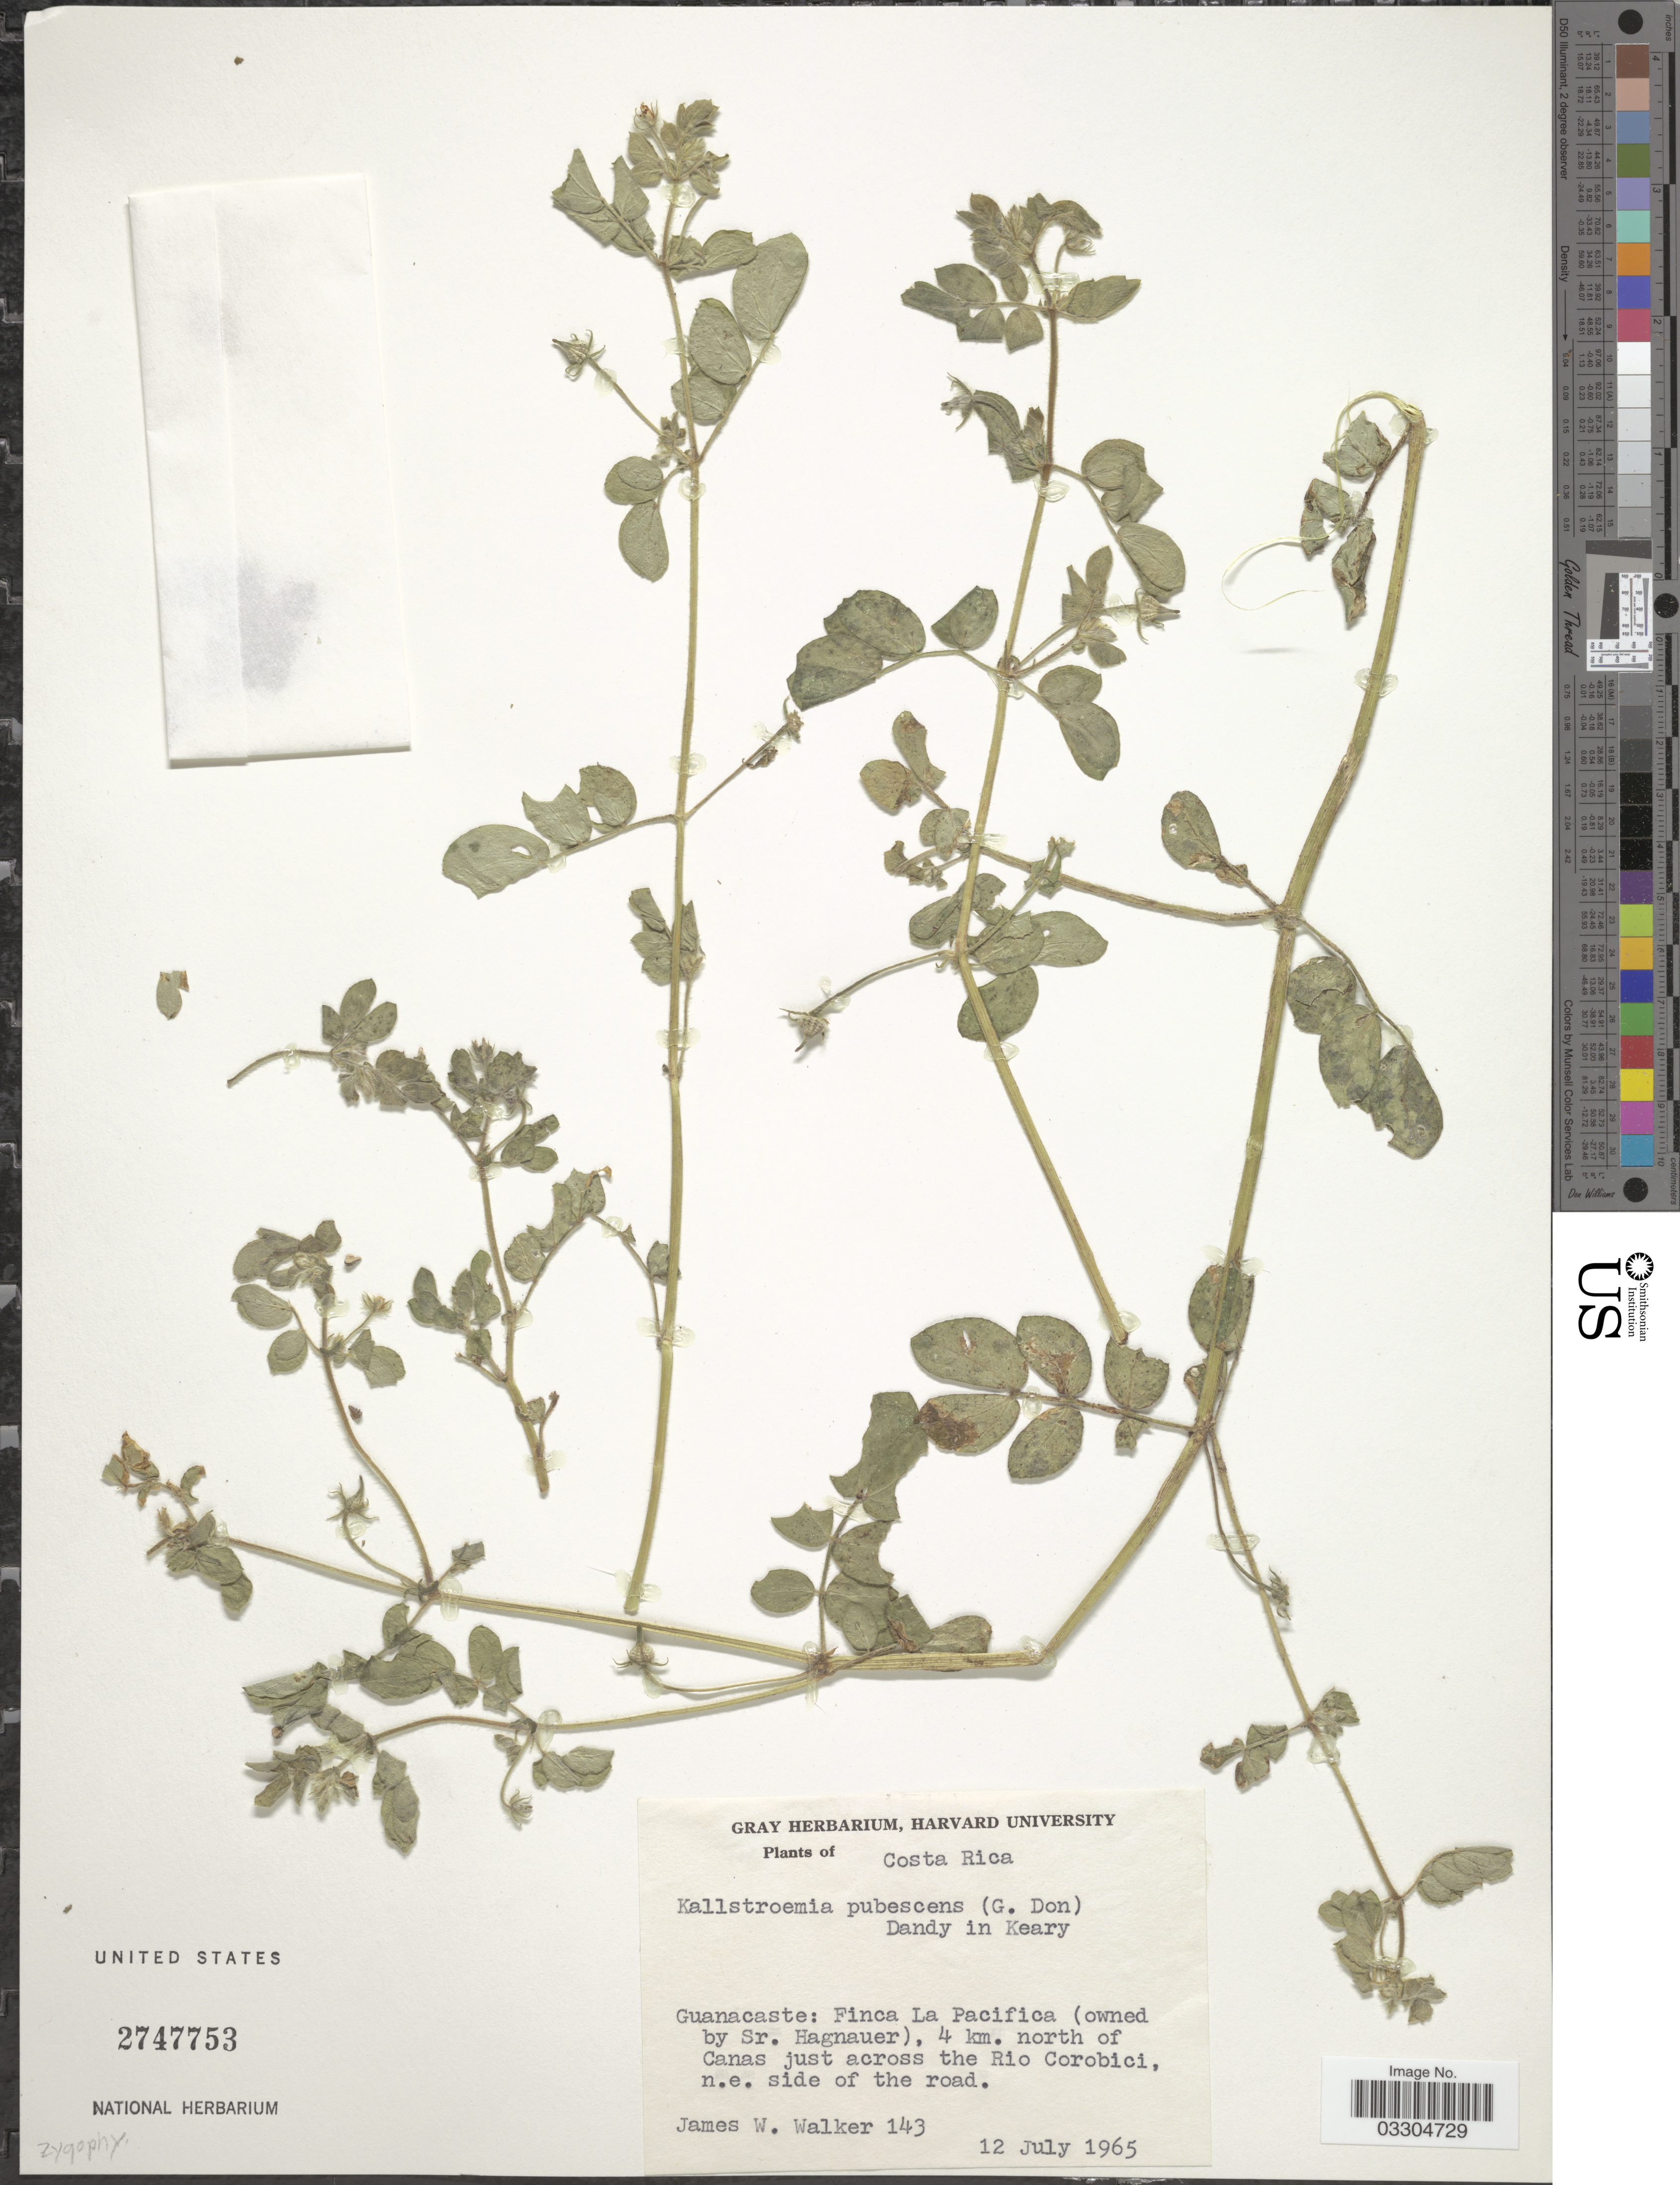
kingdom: Plantae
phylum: Tracheophyta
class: Magnoliopsida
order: Zygophyllales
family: Zygophyllaceae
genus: Kallstroemia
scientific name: Kallstroemia pubescens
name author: (G. Don) Dandy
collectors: J. W. Walker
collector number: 143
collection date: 1965-07-12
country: Costa Rica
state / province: Guanacaste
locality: Finca La Pacifica (owned by St. Hagnauer), 4 km. north of Canas just across the Rio Corobici, n.e. side of the road.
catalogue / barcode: US 2747753